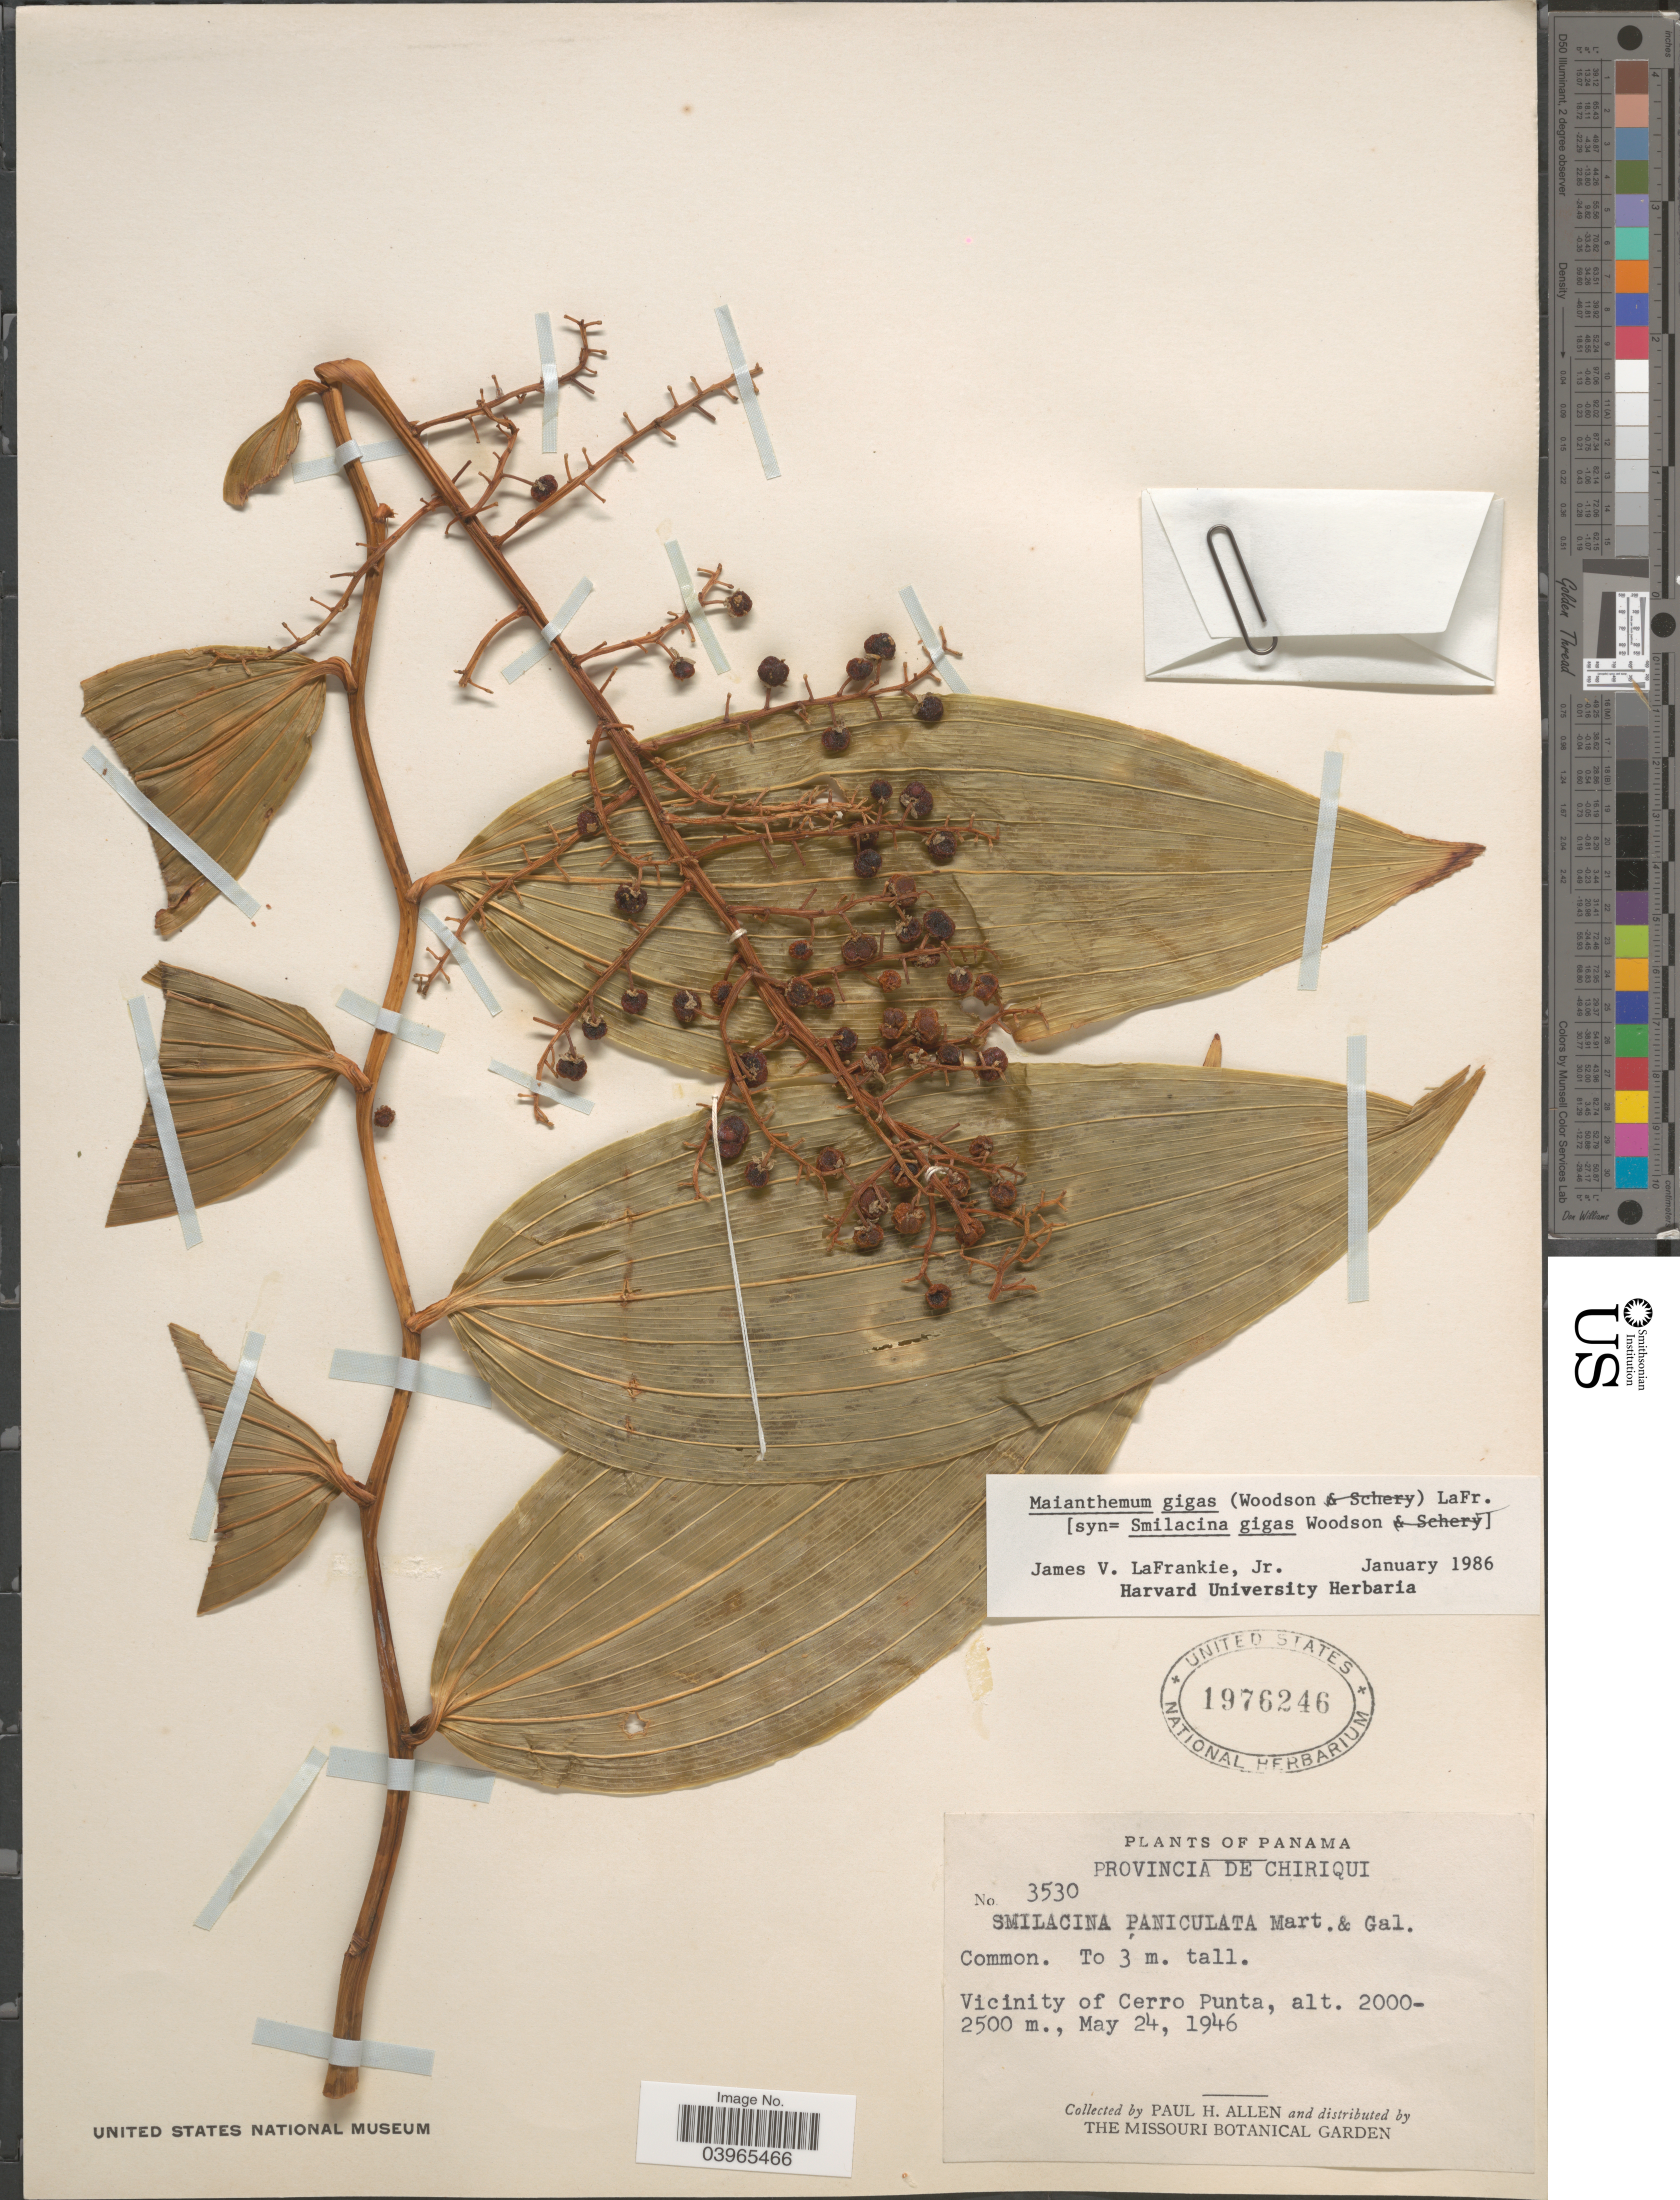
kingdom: Plantae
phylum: Tracheophyta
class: Liliopsida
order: Asparagales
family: Asparagaceae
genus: Maianthemum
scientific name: Maianthemum gigas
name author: (Woodson) LaFrankie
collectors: P. H. Allen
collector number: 3530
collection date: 1946-05-24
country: Panama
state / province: Chiriqui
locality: Vicinity of Cerro Punta.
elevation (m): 2000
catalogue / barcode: US 1976246